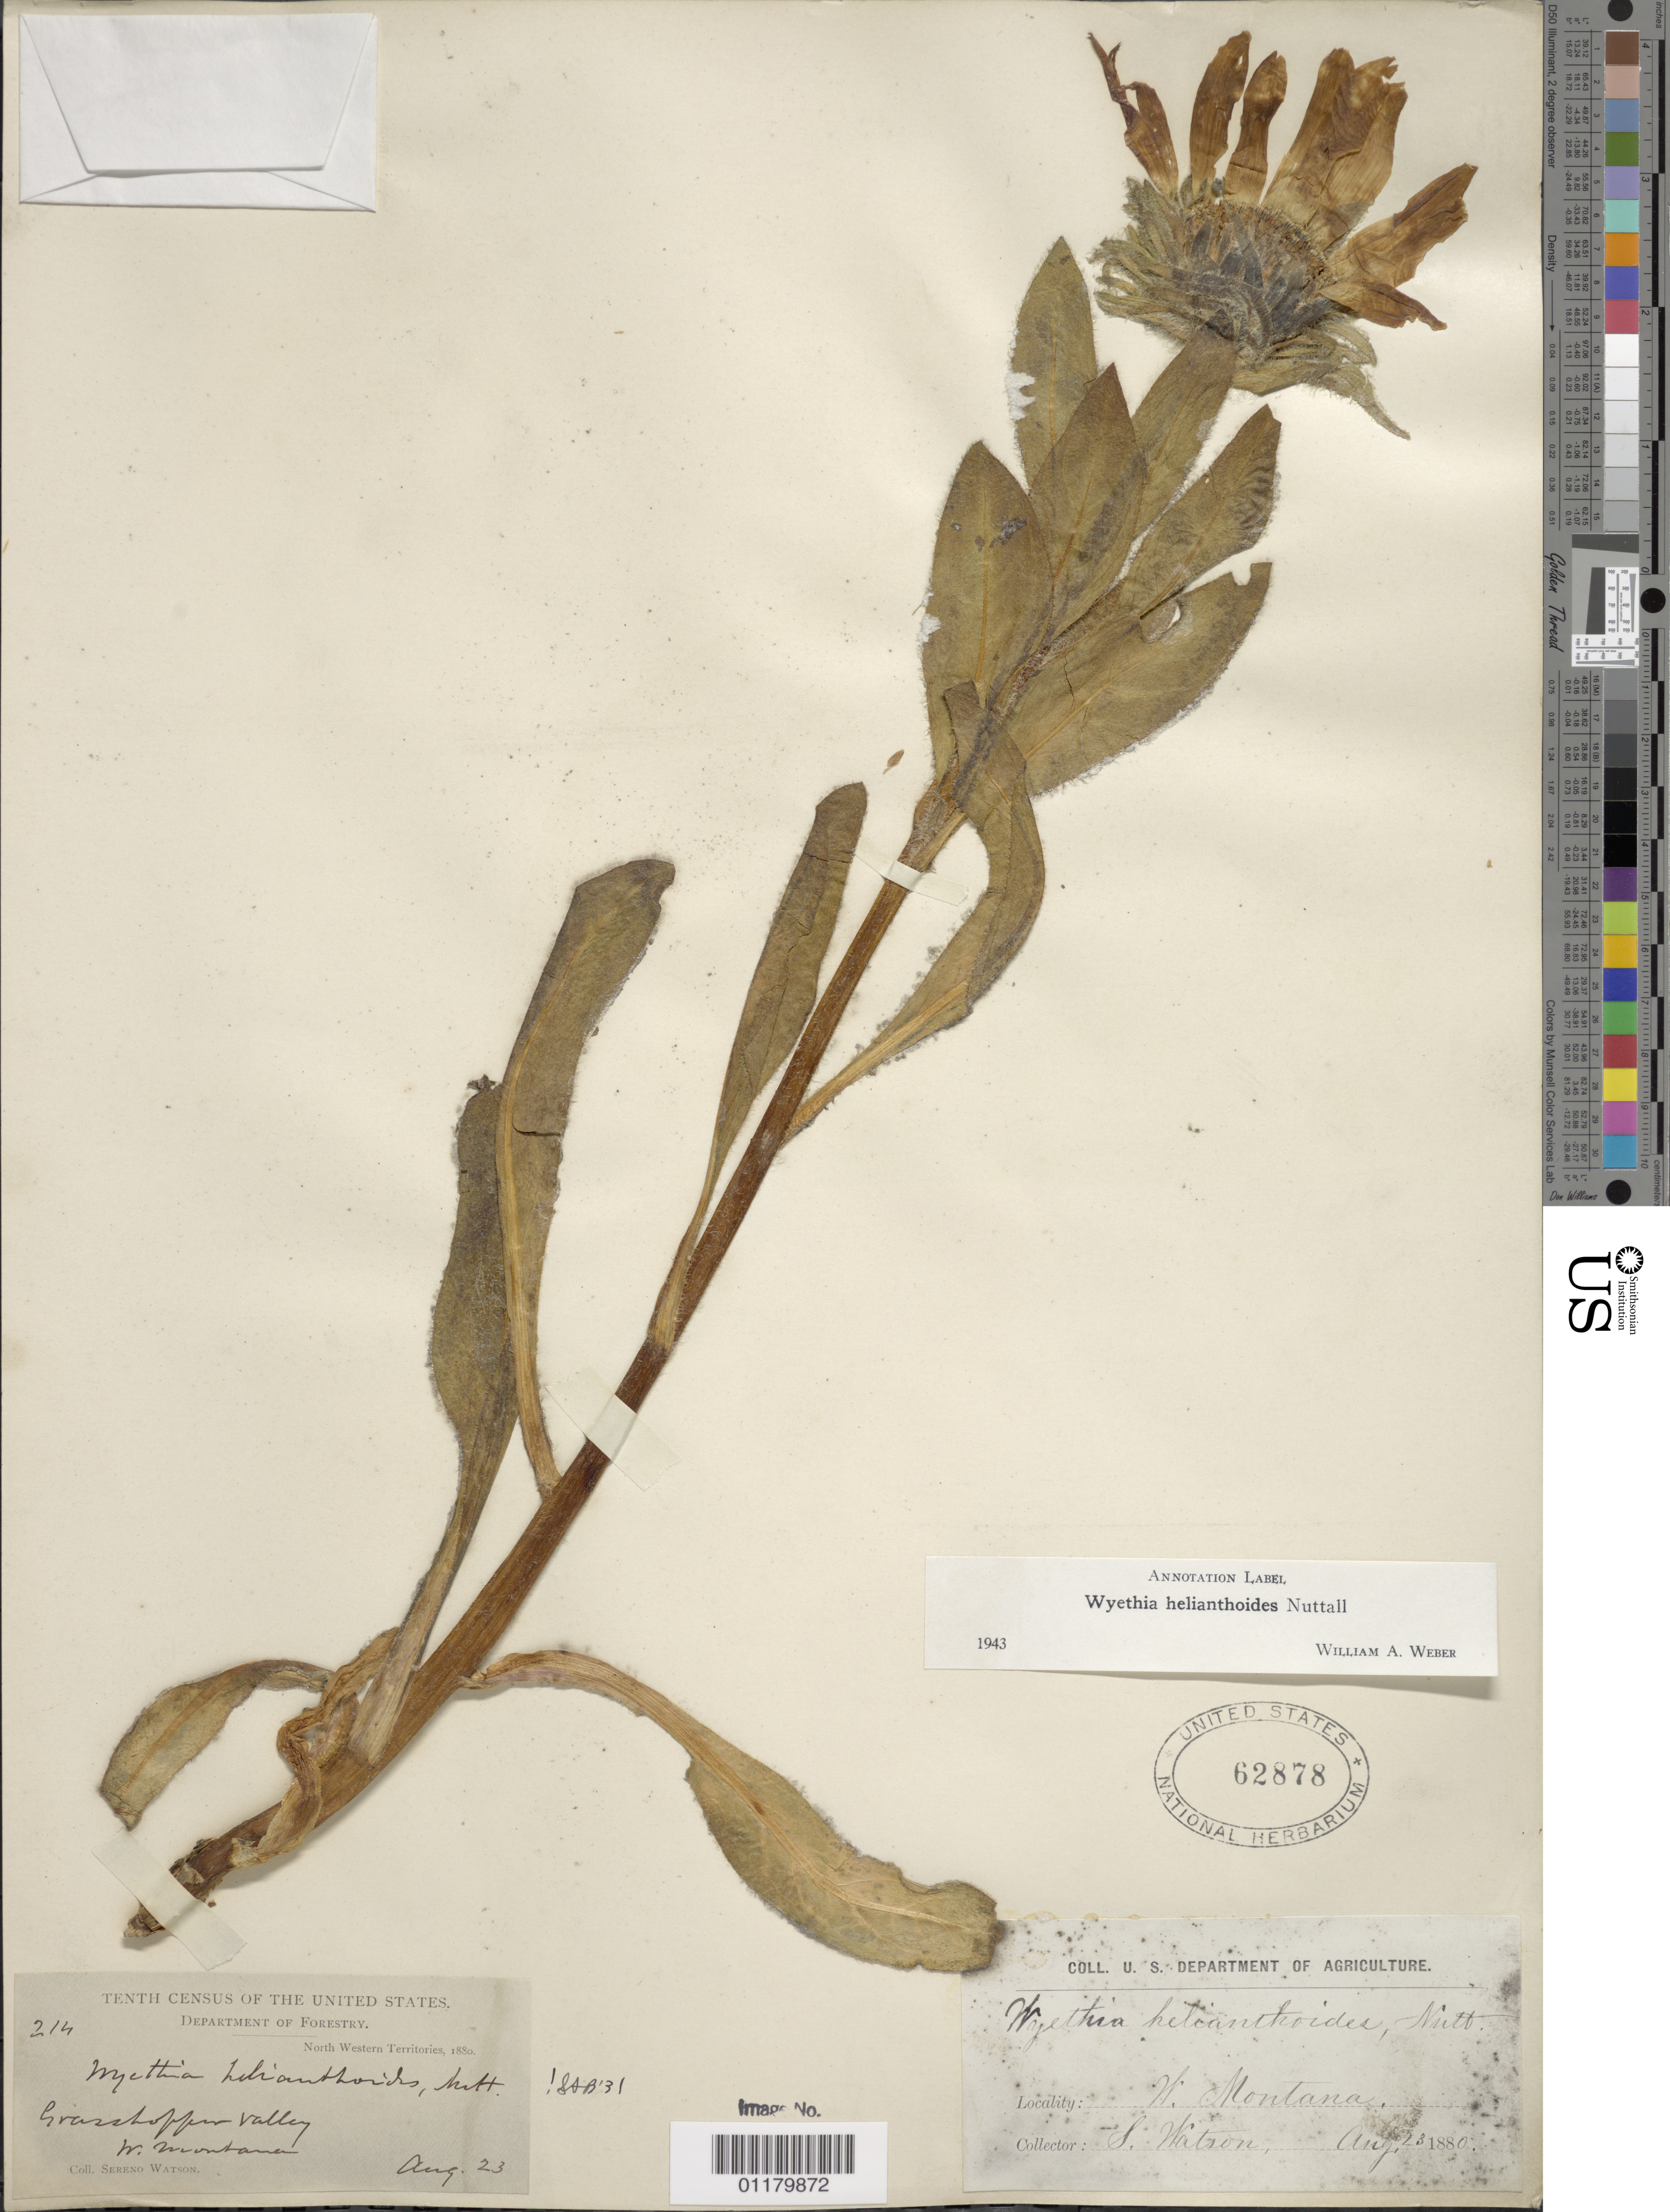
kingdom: Plantae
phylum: Tracheophyta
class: Magnoliopsida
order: Asterales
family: Asteraceae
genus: Wyethia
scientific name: Wyethia helianthoides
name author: Nutt.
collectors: S. Watson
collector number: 214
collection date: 1880-08-23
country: United States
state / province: Montana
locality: Grasshopper Valley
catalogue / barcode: US 62878